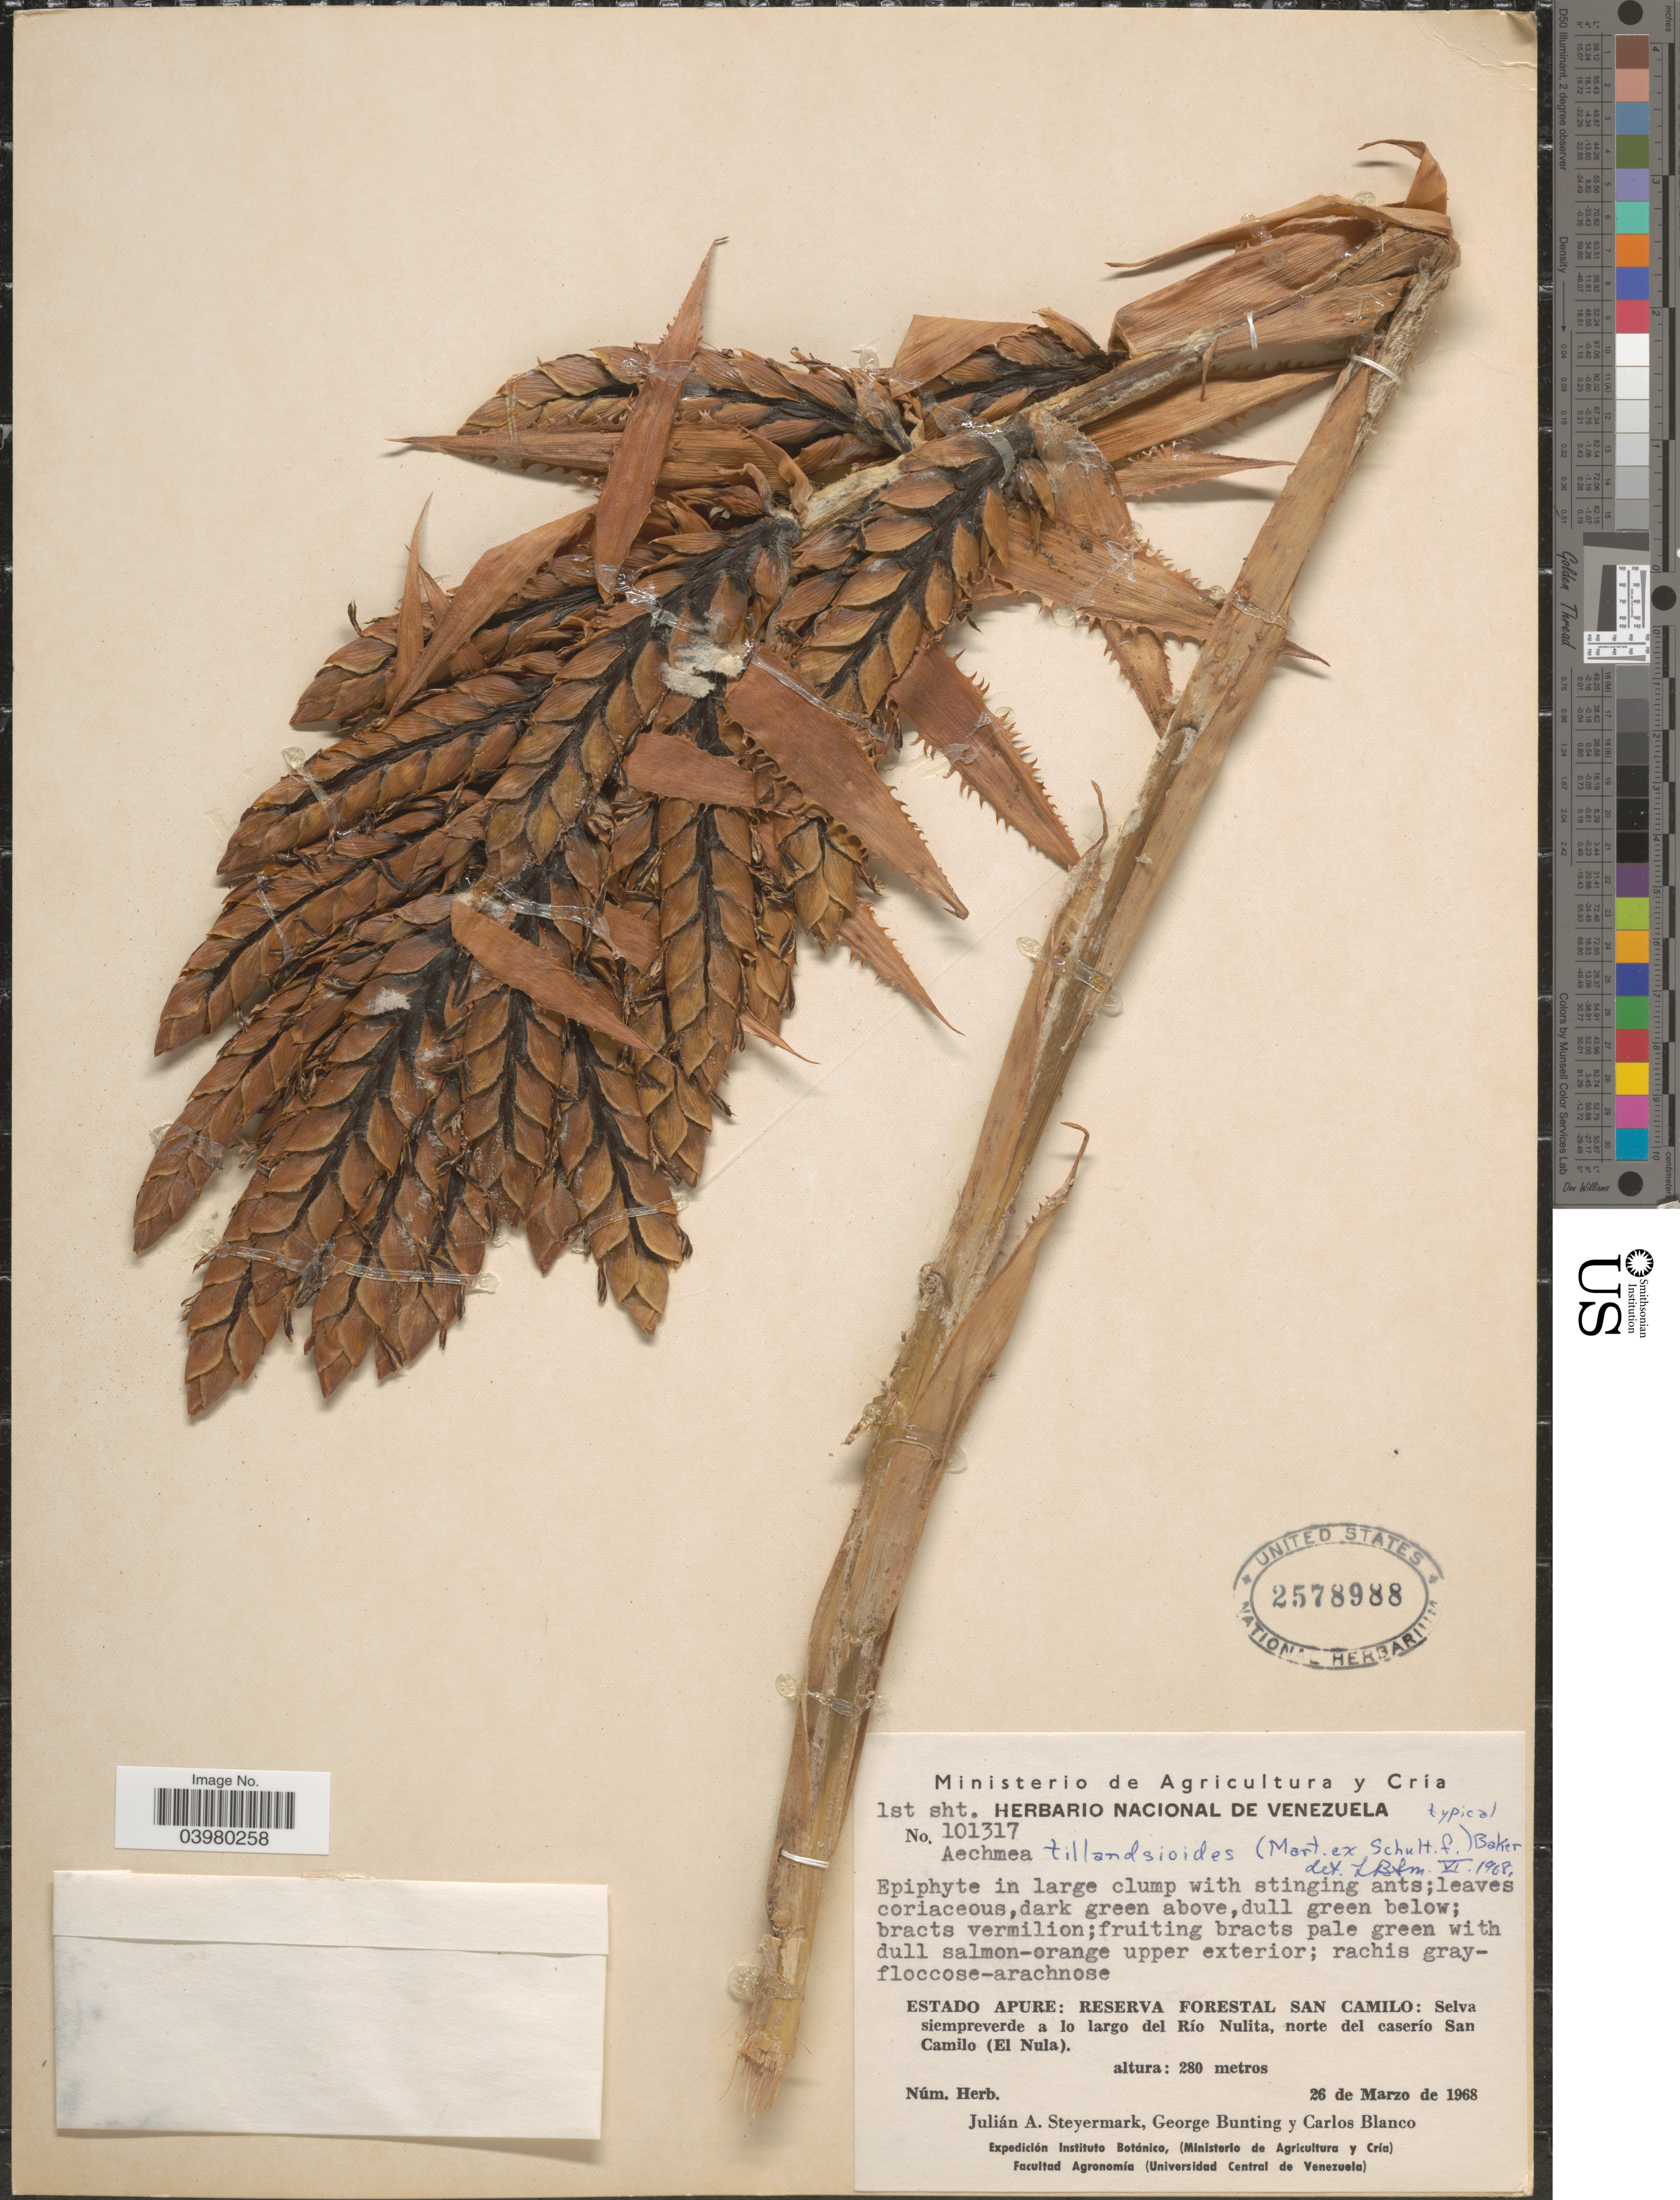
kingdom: Plantae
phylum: Tracheophyta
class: Liliopsida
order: Poales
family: Bromeliaceae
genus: Aechmea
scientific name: Aechmea tillandsioides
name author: (Mart. ex Schult. & Schult. f.) Baker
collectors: J. Steyermark, G. S. Bunting & C. Blanco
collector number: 101317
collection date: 1968-03-26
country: Venezuela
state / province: Apure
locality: Reserva Forestal San Camilo: Selva siempreverde a lo largo del Río Nulita, norte del caserío San Camilo (El Nula).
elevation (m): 280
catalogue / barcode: US 2578988